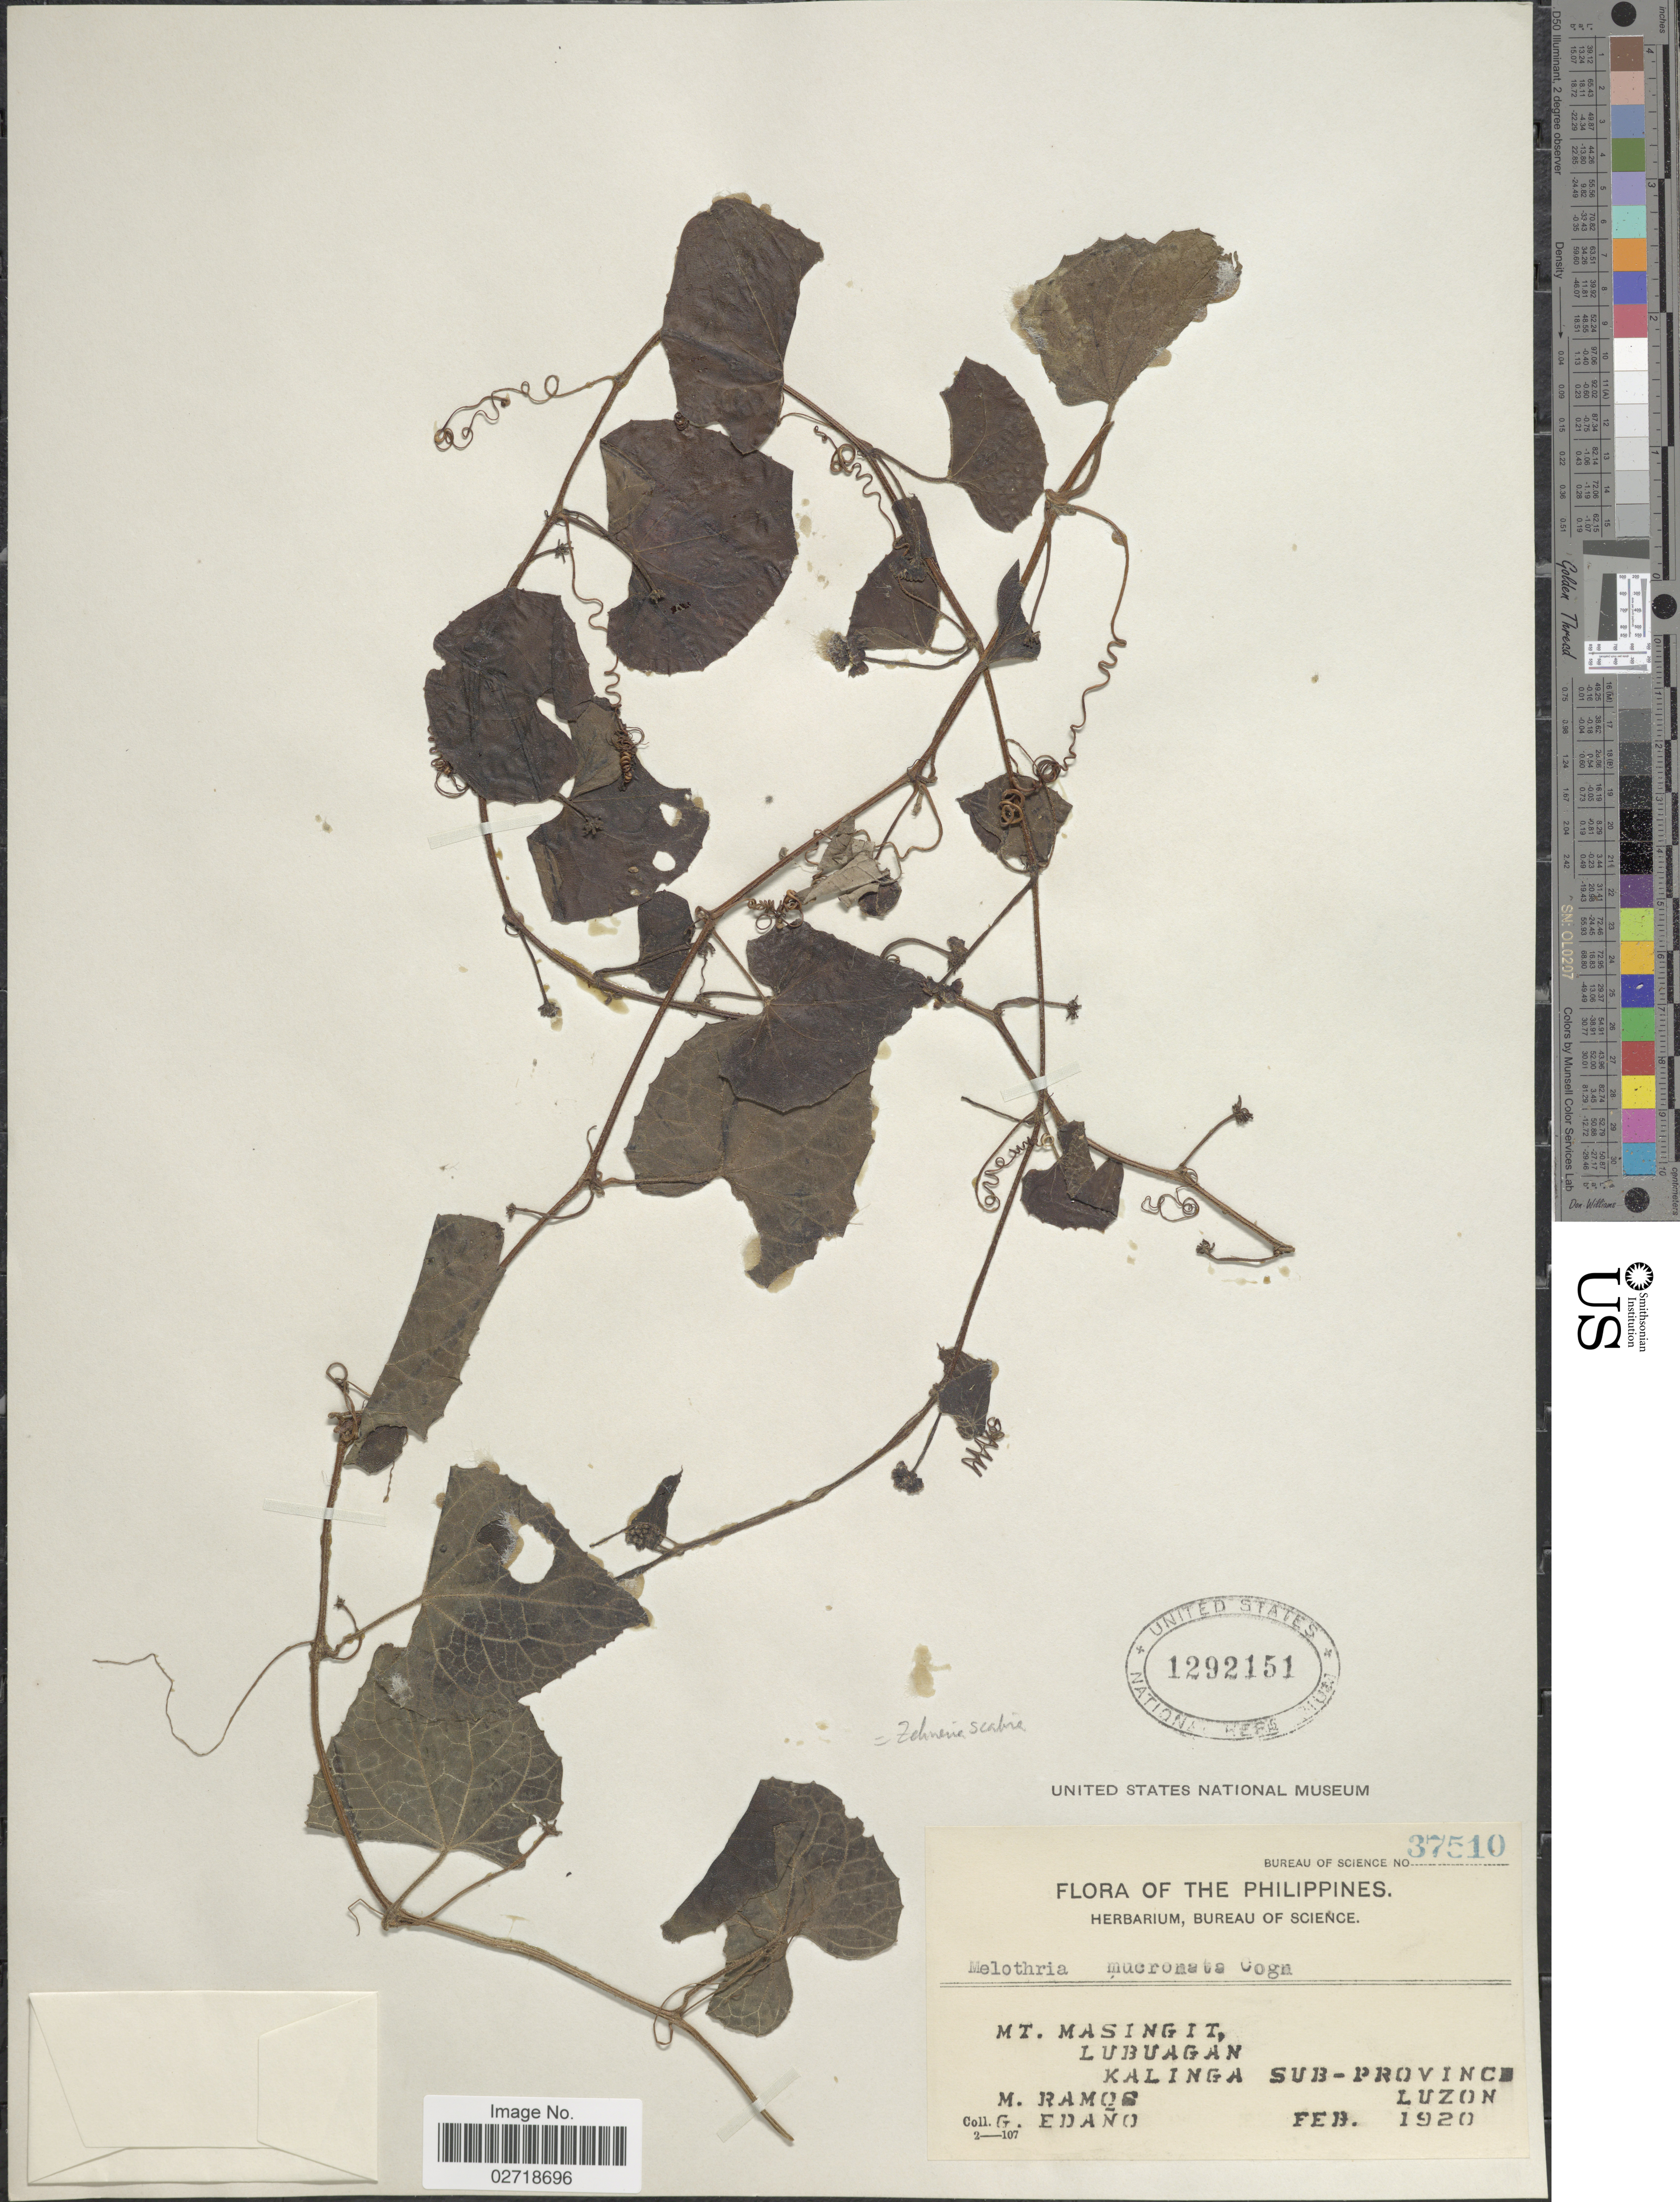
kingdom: Plantae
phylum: Tracheophyta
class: Magnoliopsida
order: Cucurbitales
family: Cucurbitaceae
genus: Zehneria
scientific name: Zehneria repanda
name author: (Blume) C.M.Simmons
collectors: M. Ramos & G. Edaño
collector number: Bureau of Science 37510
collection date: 1920-02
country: Philippines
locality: Mt. Masingit, Lubuagan, Kalinga sub-province, Luzon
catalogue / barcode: US 1292151